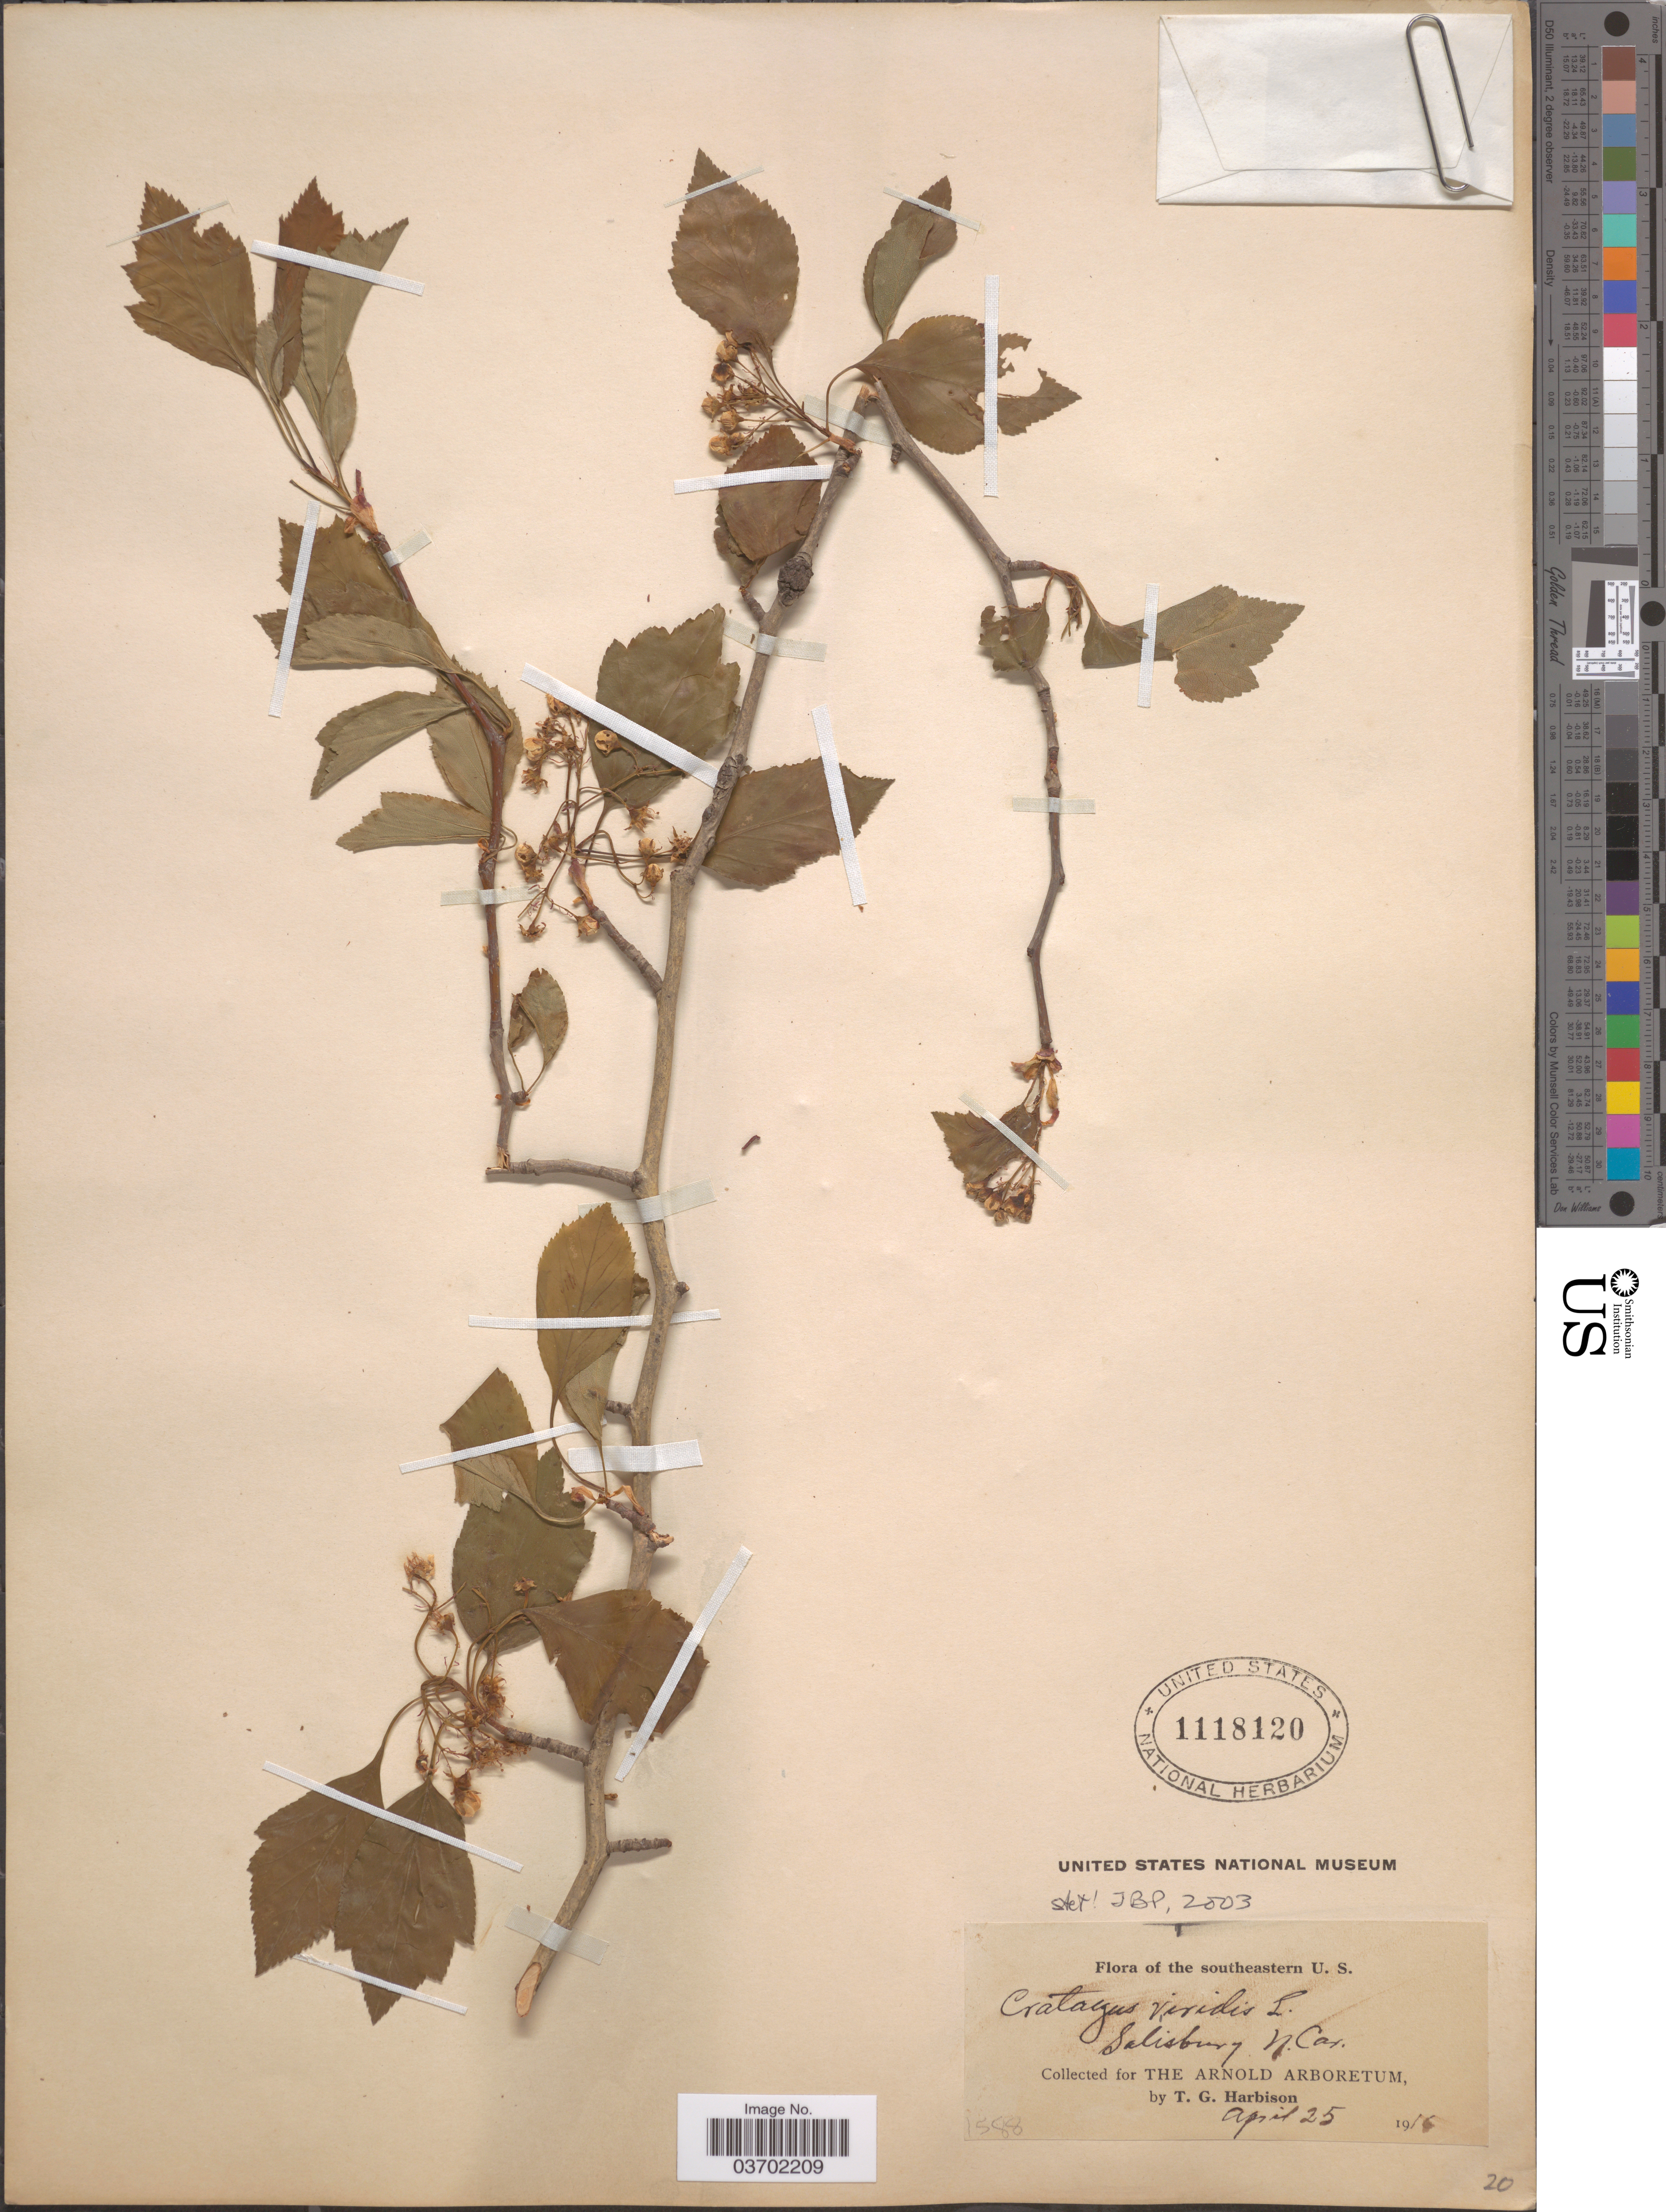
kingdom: Plantae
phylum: Tracheophyta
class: Magnoliopsida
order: Rosales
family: Rosaceae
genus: Crataegus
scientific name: Crataegus viridis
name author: L.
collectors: T. Harbison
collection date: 1916-04-25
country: United States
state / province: North Carolina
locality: Salisburg, N.Car.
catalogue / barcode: US 1118120